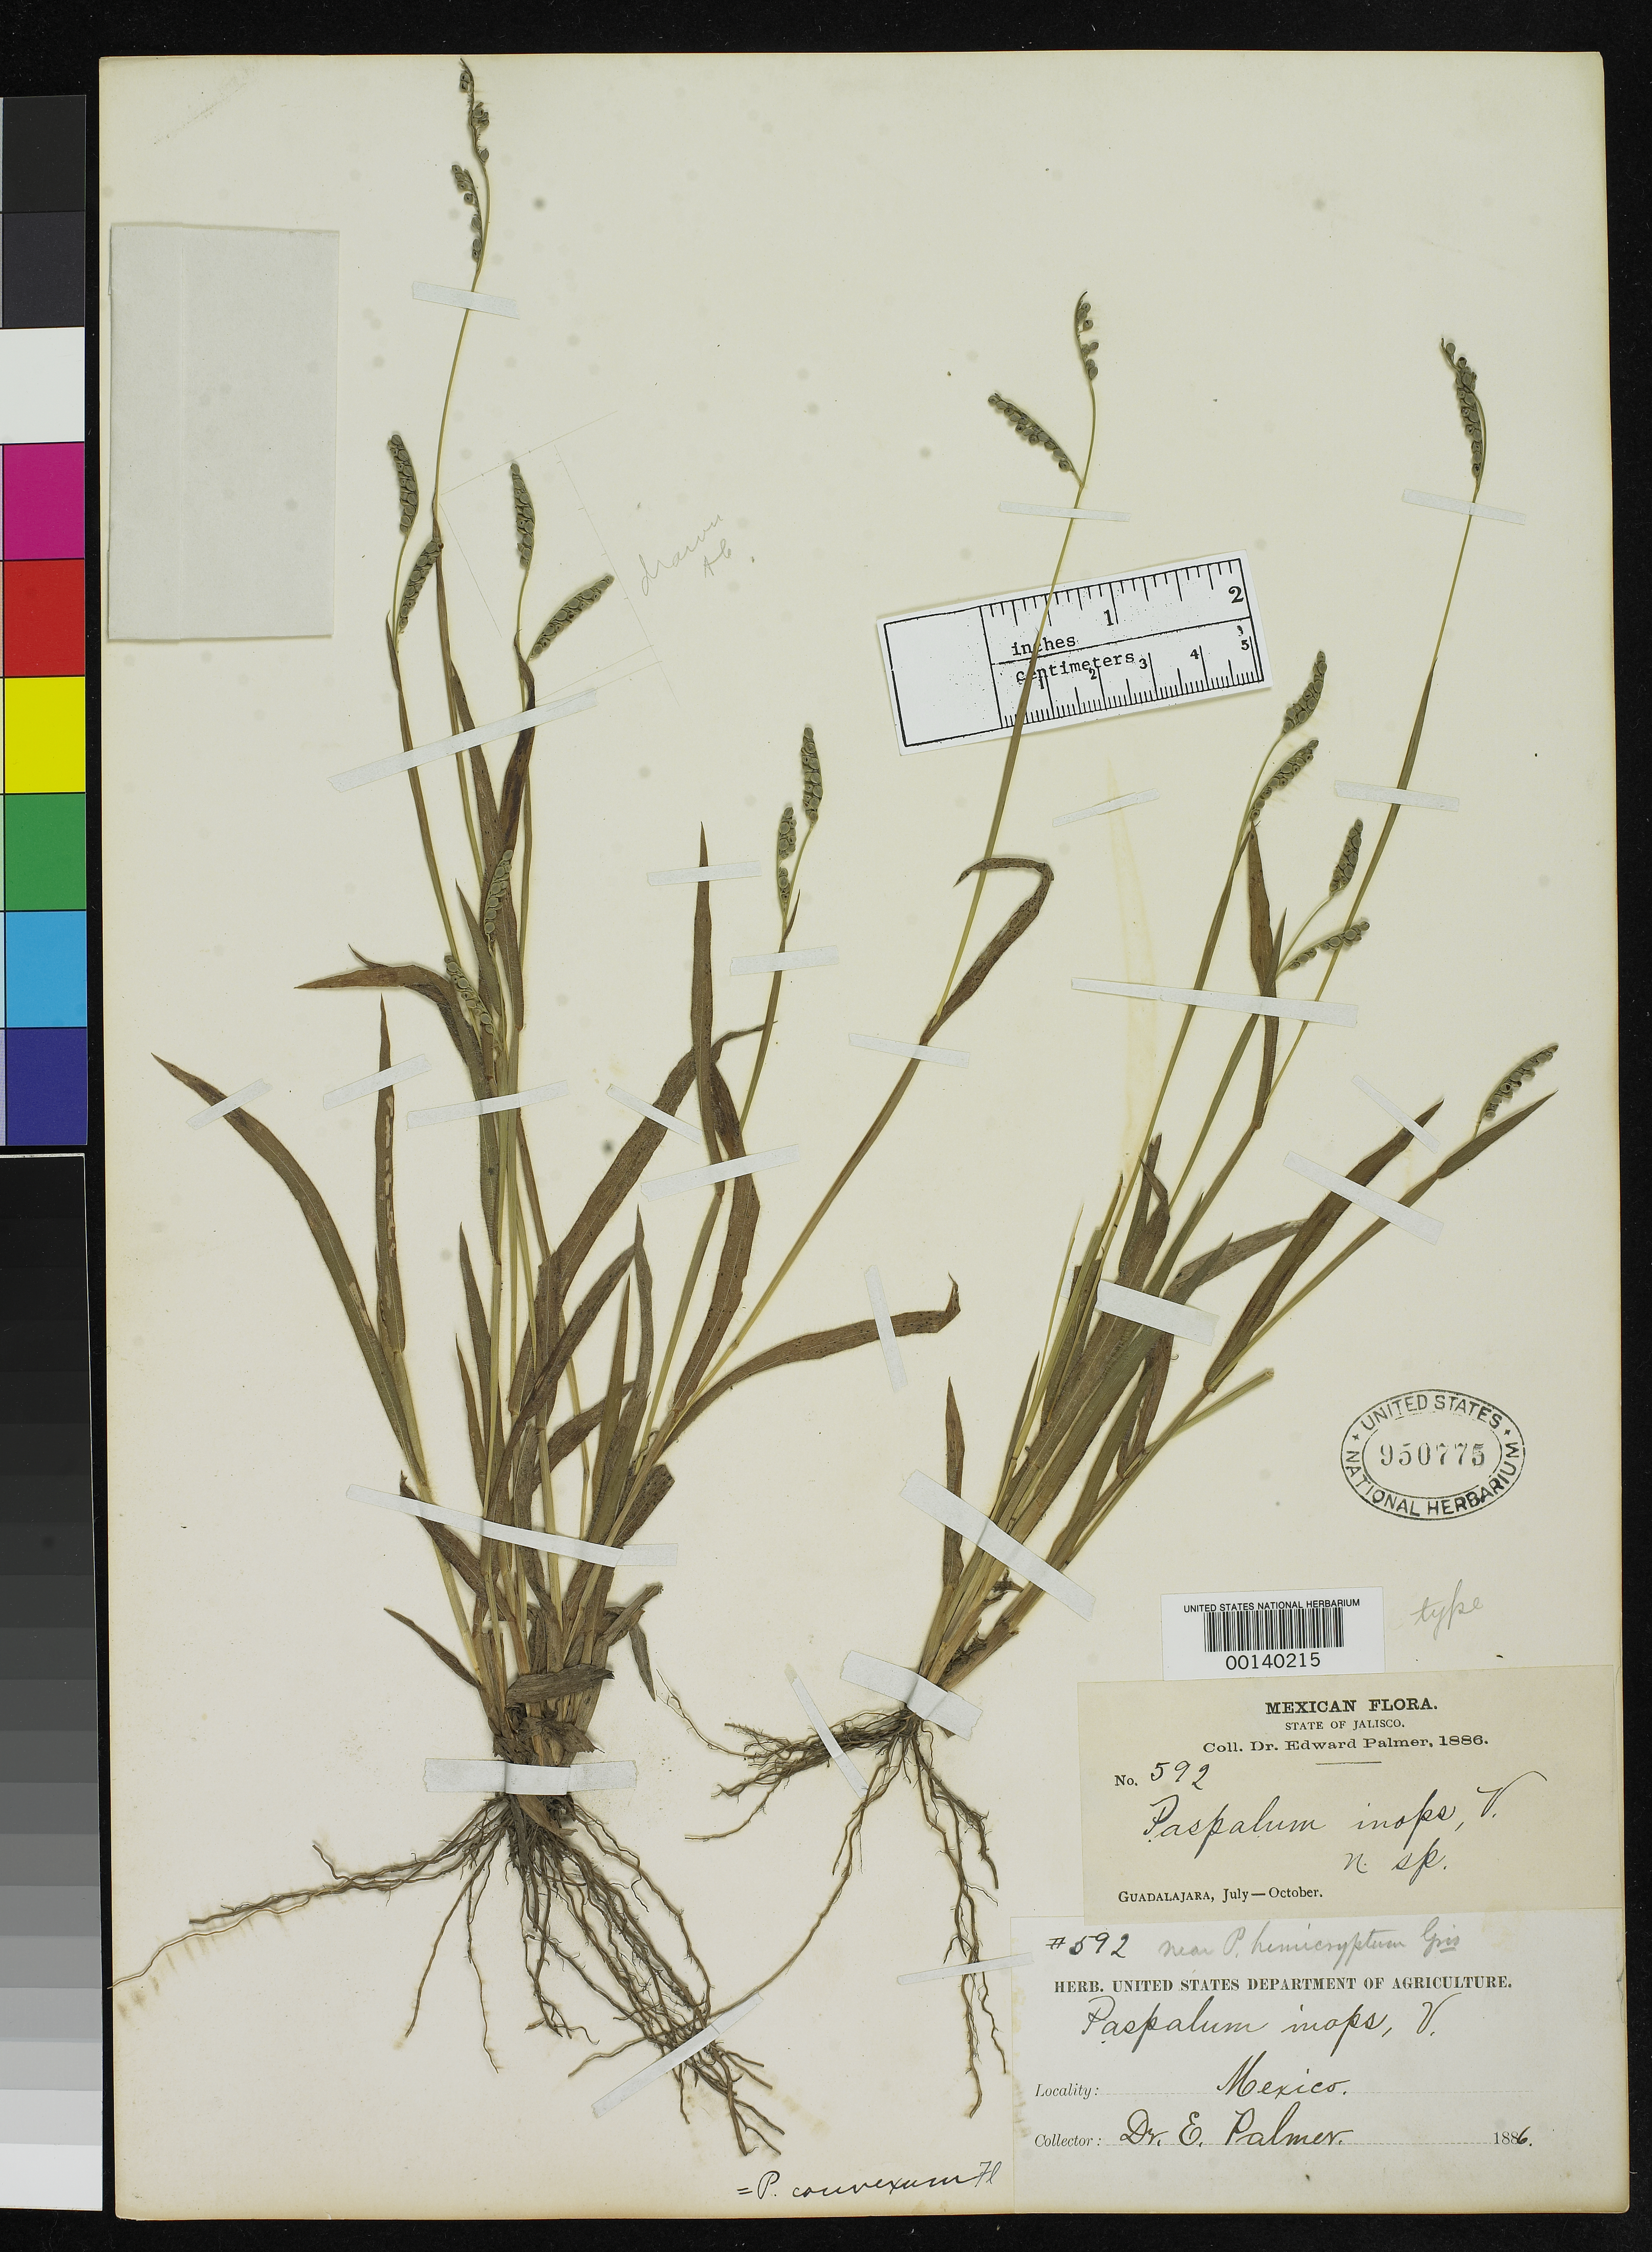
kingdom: Plantae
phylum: Tracheophyta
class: Liliopsida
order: Poales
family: Poaceae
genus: Paspalum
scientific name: Paspalum inops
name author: Vasey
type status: Holotype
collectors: E. Palmer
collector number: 592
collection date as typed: Jul 1886 to -- Oct 1886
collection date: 1886-07/1886-10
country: Mexico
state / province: Jalisco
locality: Guadalajara.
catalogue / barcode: US 950775